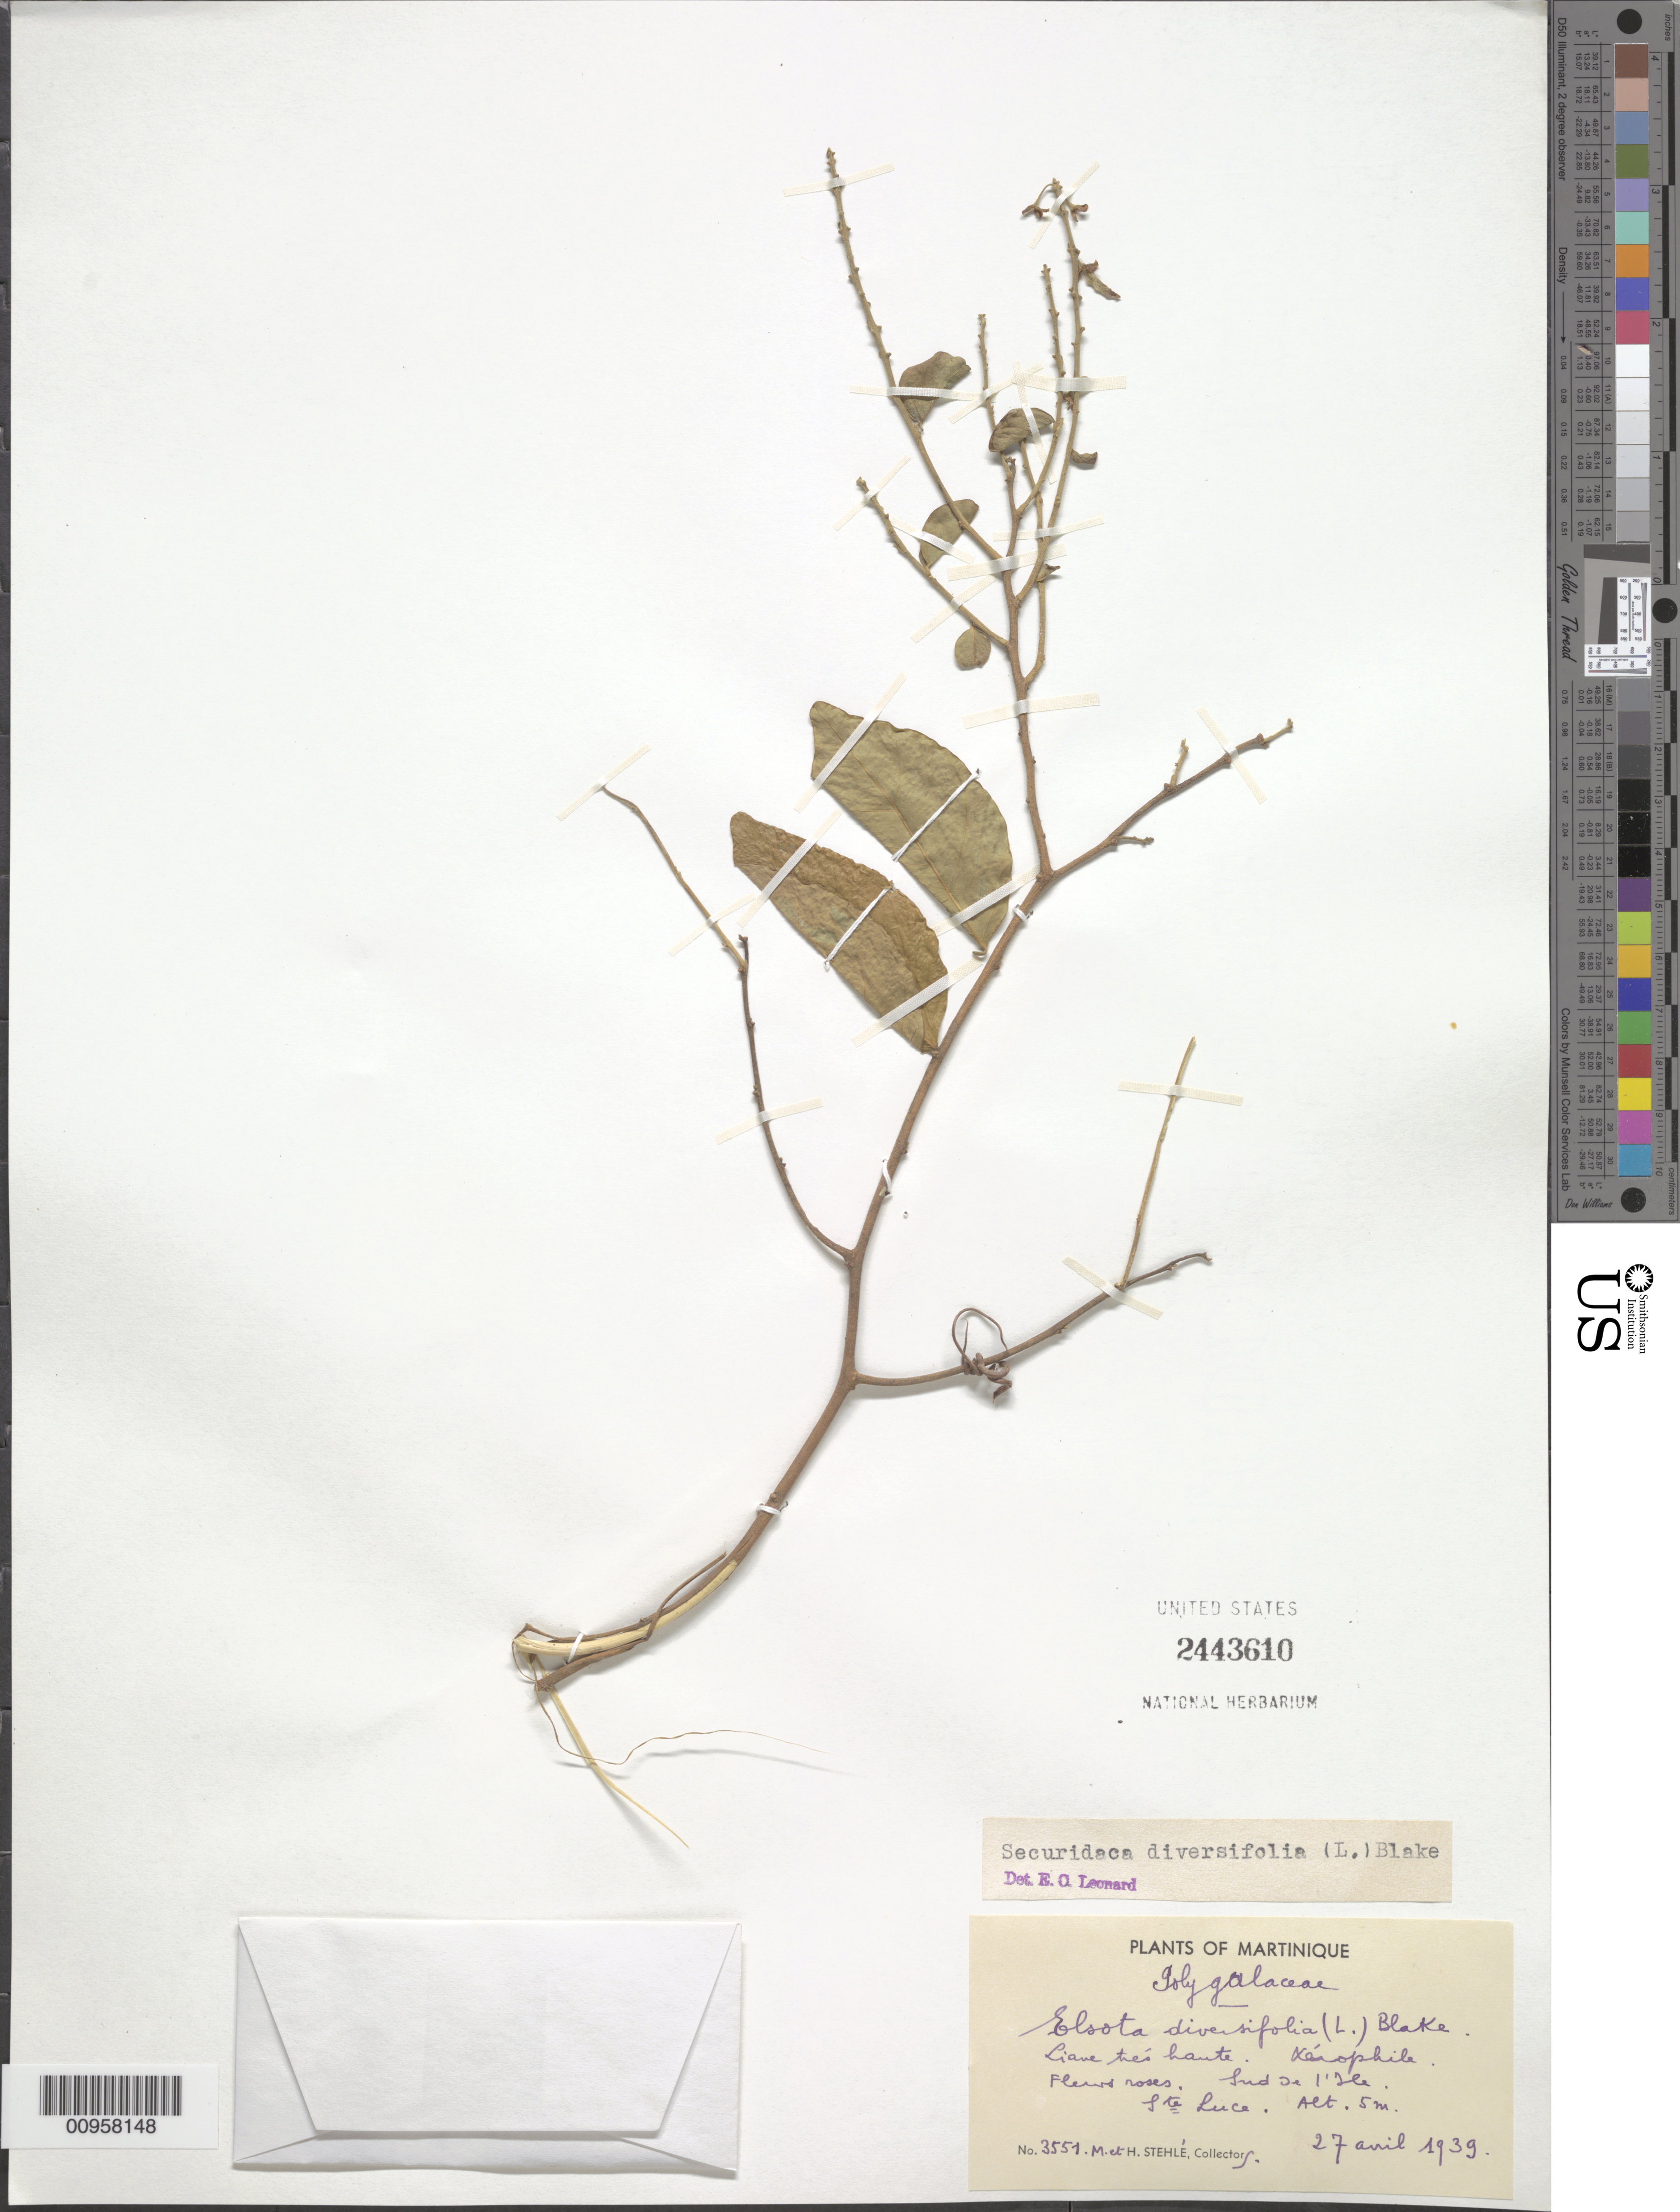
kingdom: Plantae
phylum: Tracheophyta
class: Magnoliopsida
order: Fabales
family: Polygalaceae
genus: Securidaca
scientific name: Securidaca diversifolia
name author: (L.) S.F. Blake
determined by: Leonard, Emery C., (US)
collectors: H. Stehlé & M. Stehlé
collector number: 3551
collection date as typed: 27 Apr 1939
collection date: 1939-04-27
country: Martinique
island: Martinique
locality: Ste. Luce, sud de l'Ile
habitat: Xérophile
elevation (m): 5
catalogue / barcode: US 2443610